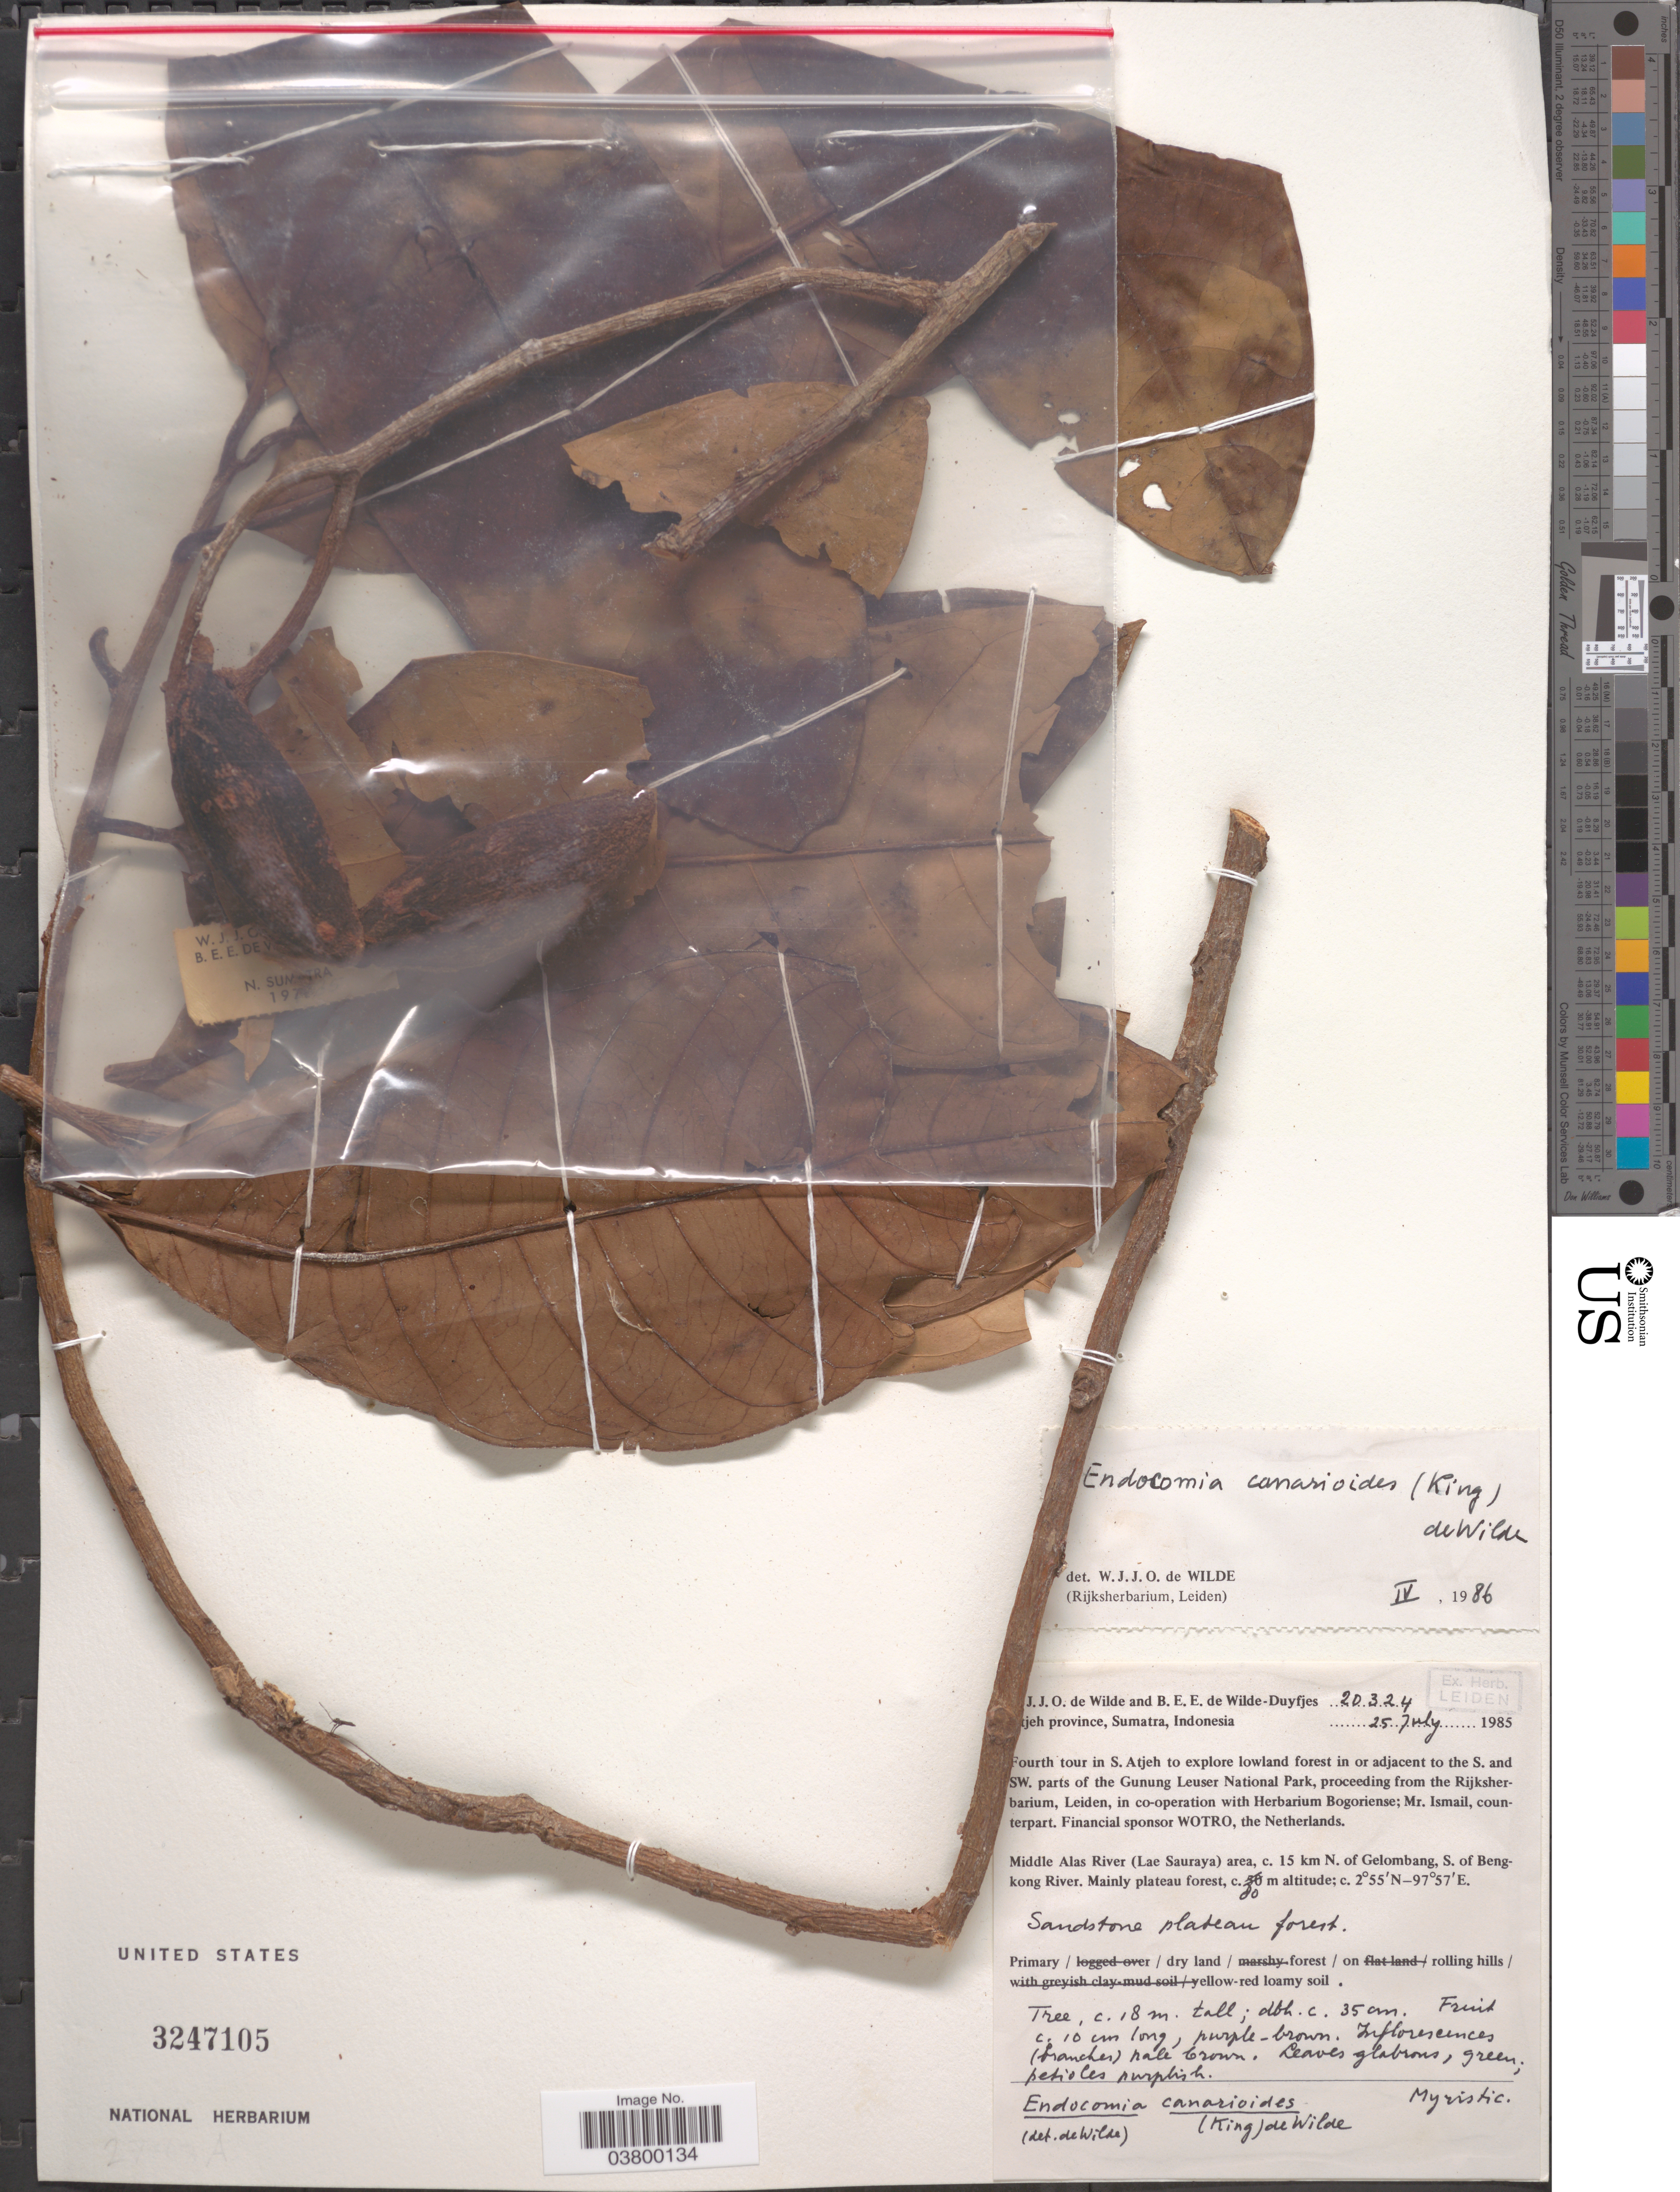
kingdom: Plantae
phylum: Tracheophyta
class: Magnoliopsida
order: Magnoliales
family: Myristicaceae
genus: Endocomia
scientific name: Endocomia canarioides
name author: (King) W.J. de Wilde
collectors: W. J. de Wilde & B. E. de Wilde-Duyfjes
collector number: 20324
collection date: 1985-07-25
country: Indonesia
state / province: Sumatra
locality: Atjeh Province. Fourth tour in S. Atjeh to explore lowland forest in or adjacent to the S. and SW. parts of the Gunung Leuser National Park. Middle Alas River (Lae Sauraya) area, c. 15 km N. of Gelombang, S. of Bengkong River.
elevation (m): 80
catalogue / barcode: US 3247105